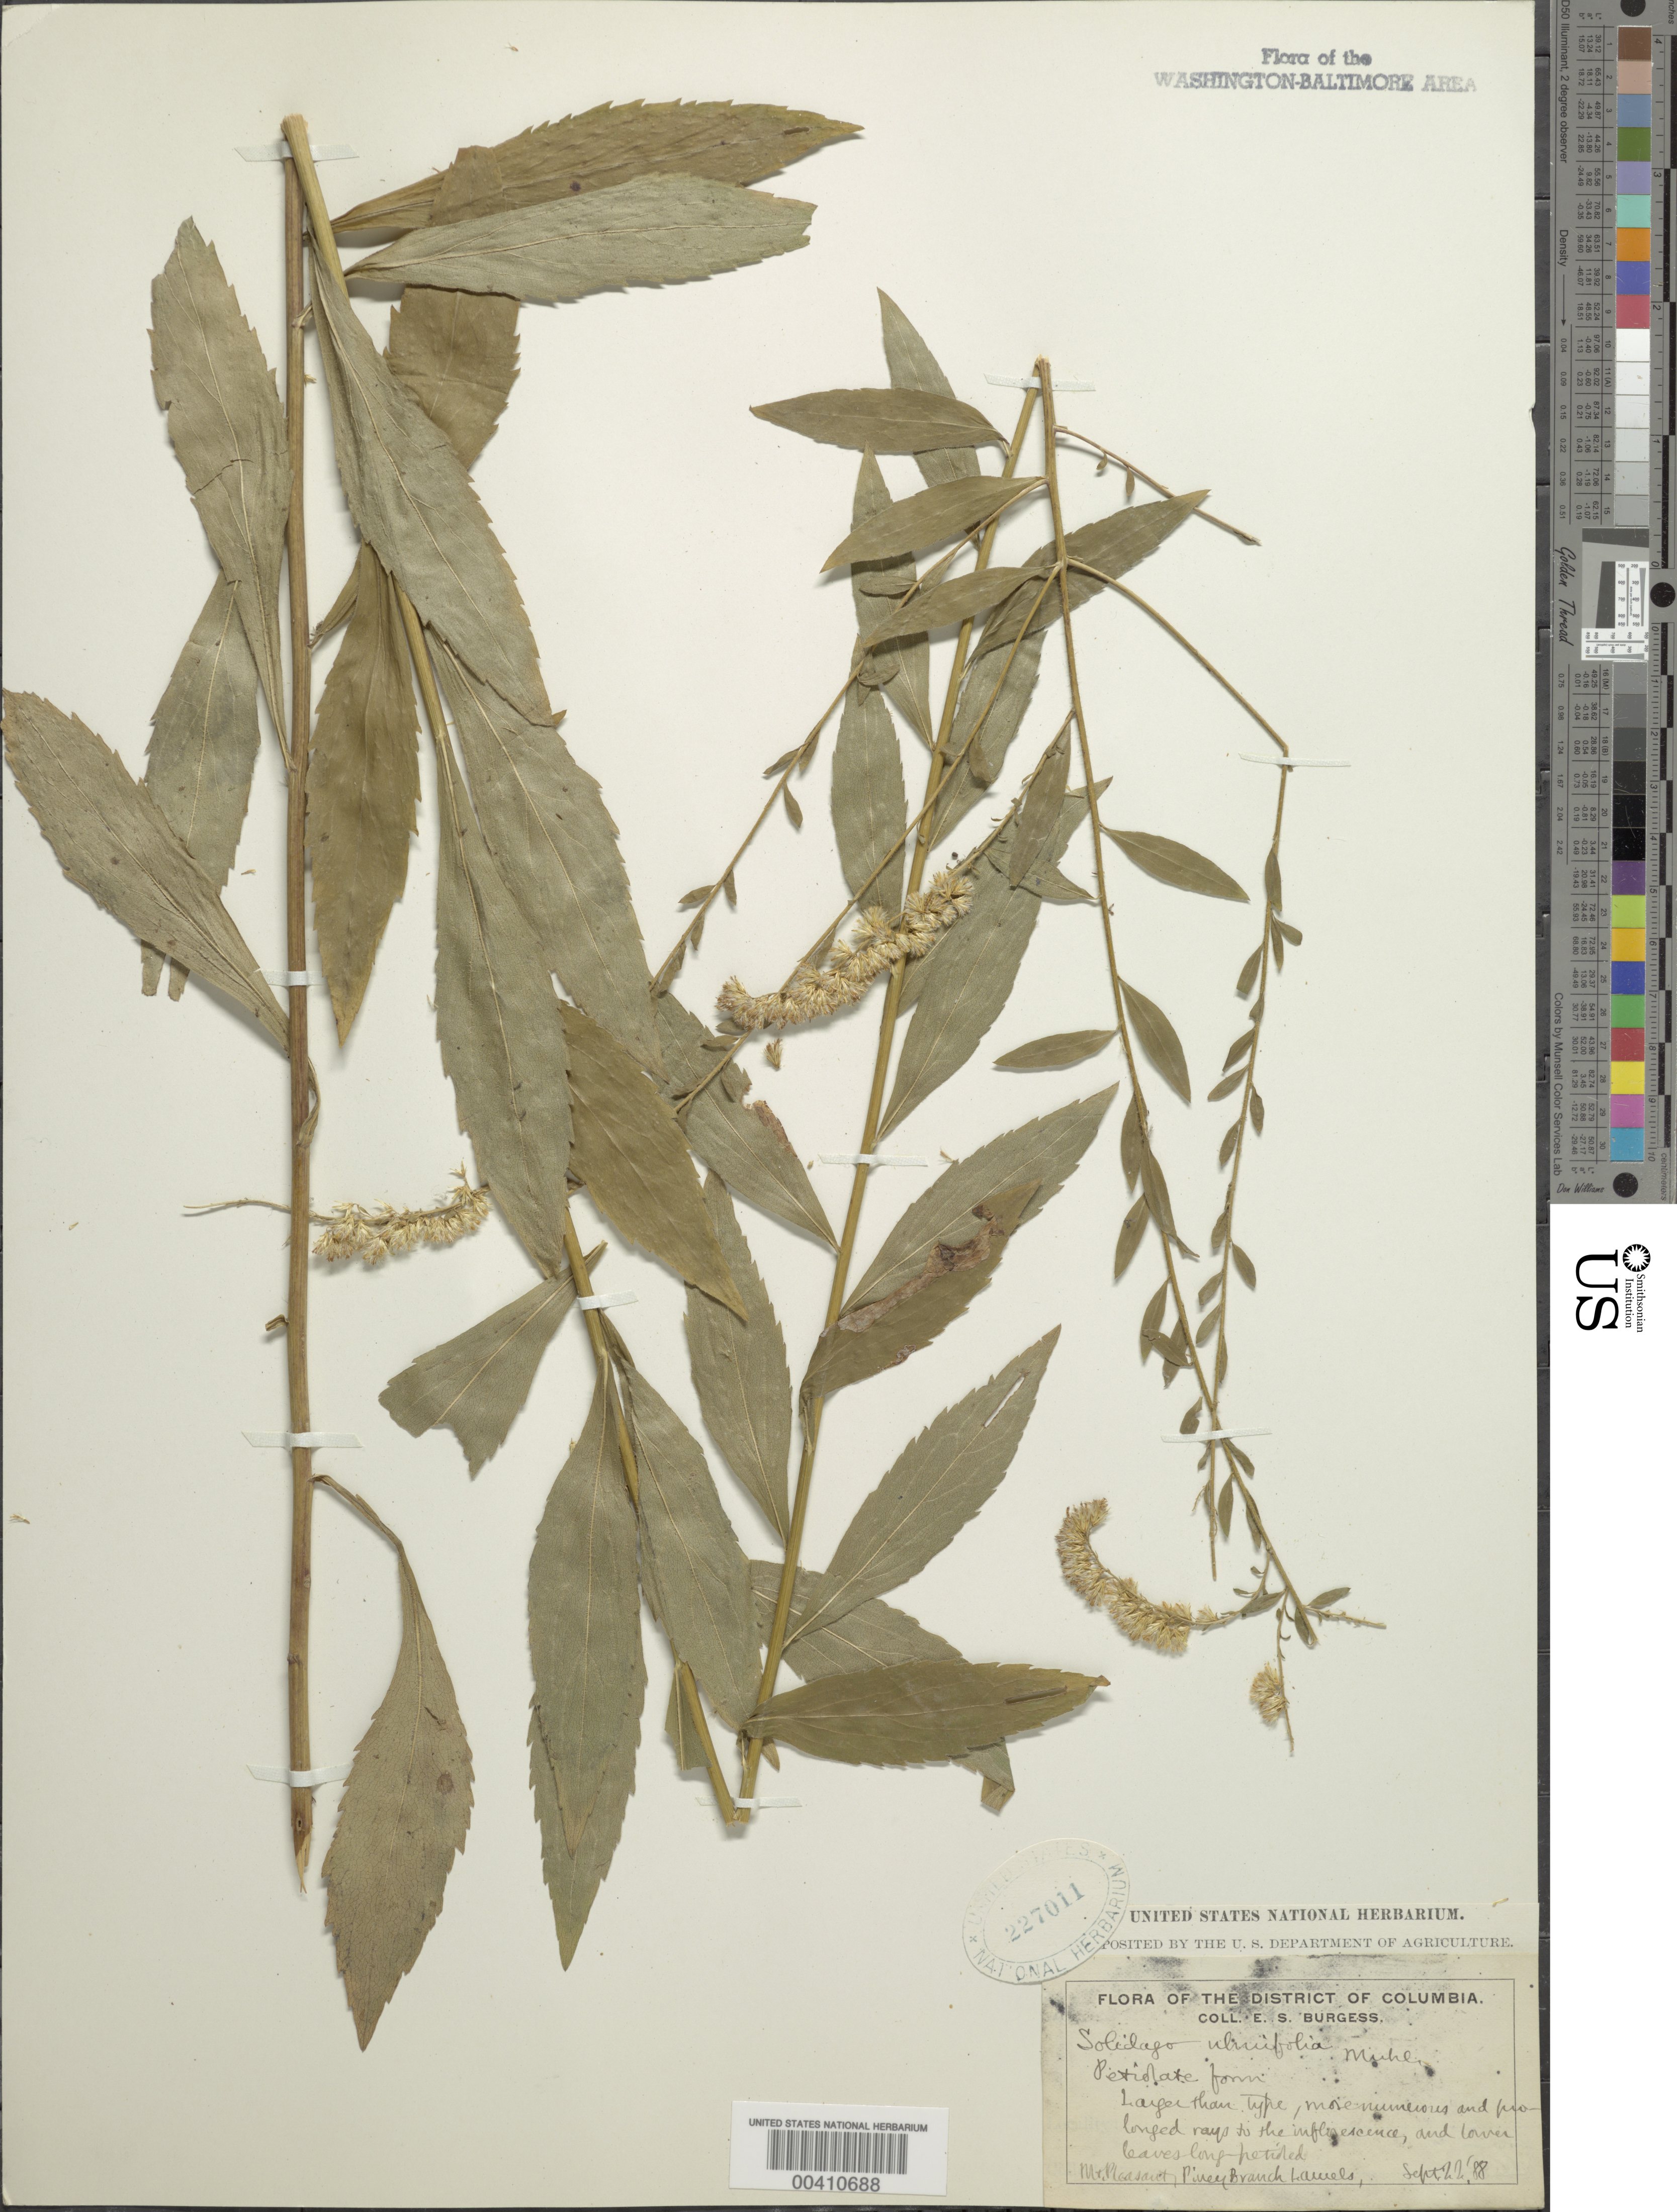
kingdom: Plantae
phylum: Tracheophyta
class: Magnoliopsida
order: Asterales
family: Asteraceae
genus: Solidago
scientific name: Solidago ulmifolia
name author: Muhl. ex Willd.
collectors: E. Burgess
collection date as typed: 22 Sep 1888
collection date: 1888-09-22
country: United States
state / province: District of Columbia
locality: Mount Pleasant Rock Creek Park & vicinity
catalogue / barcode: US 227011